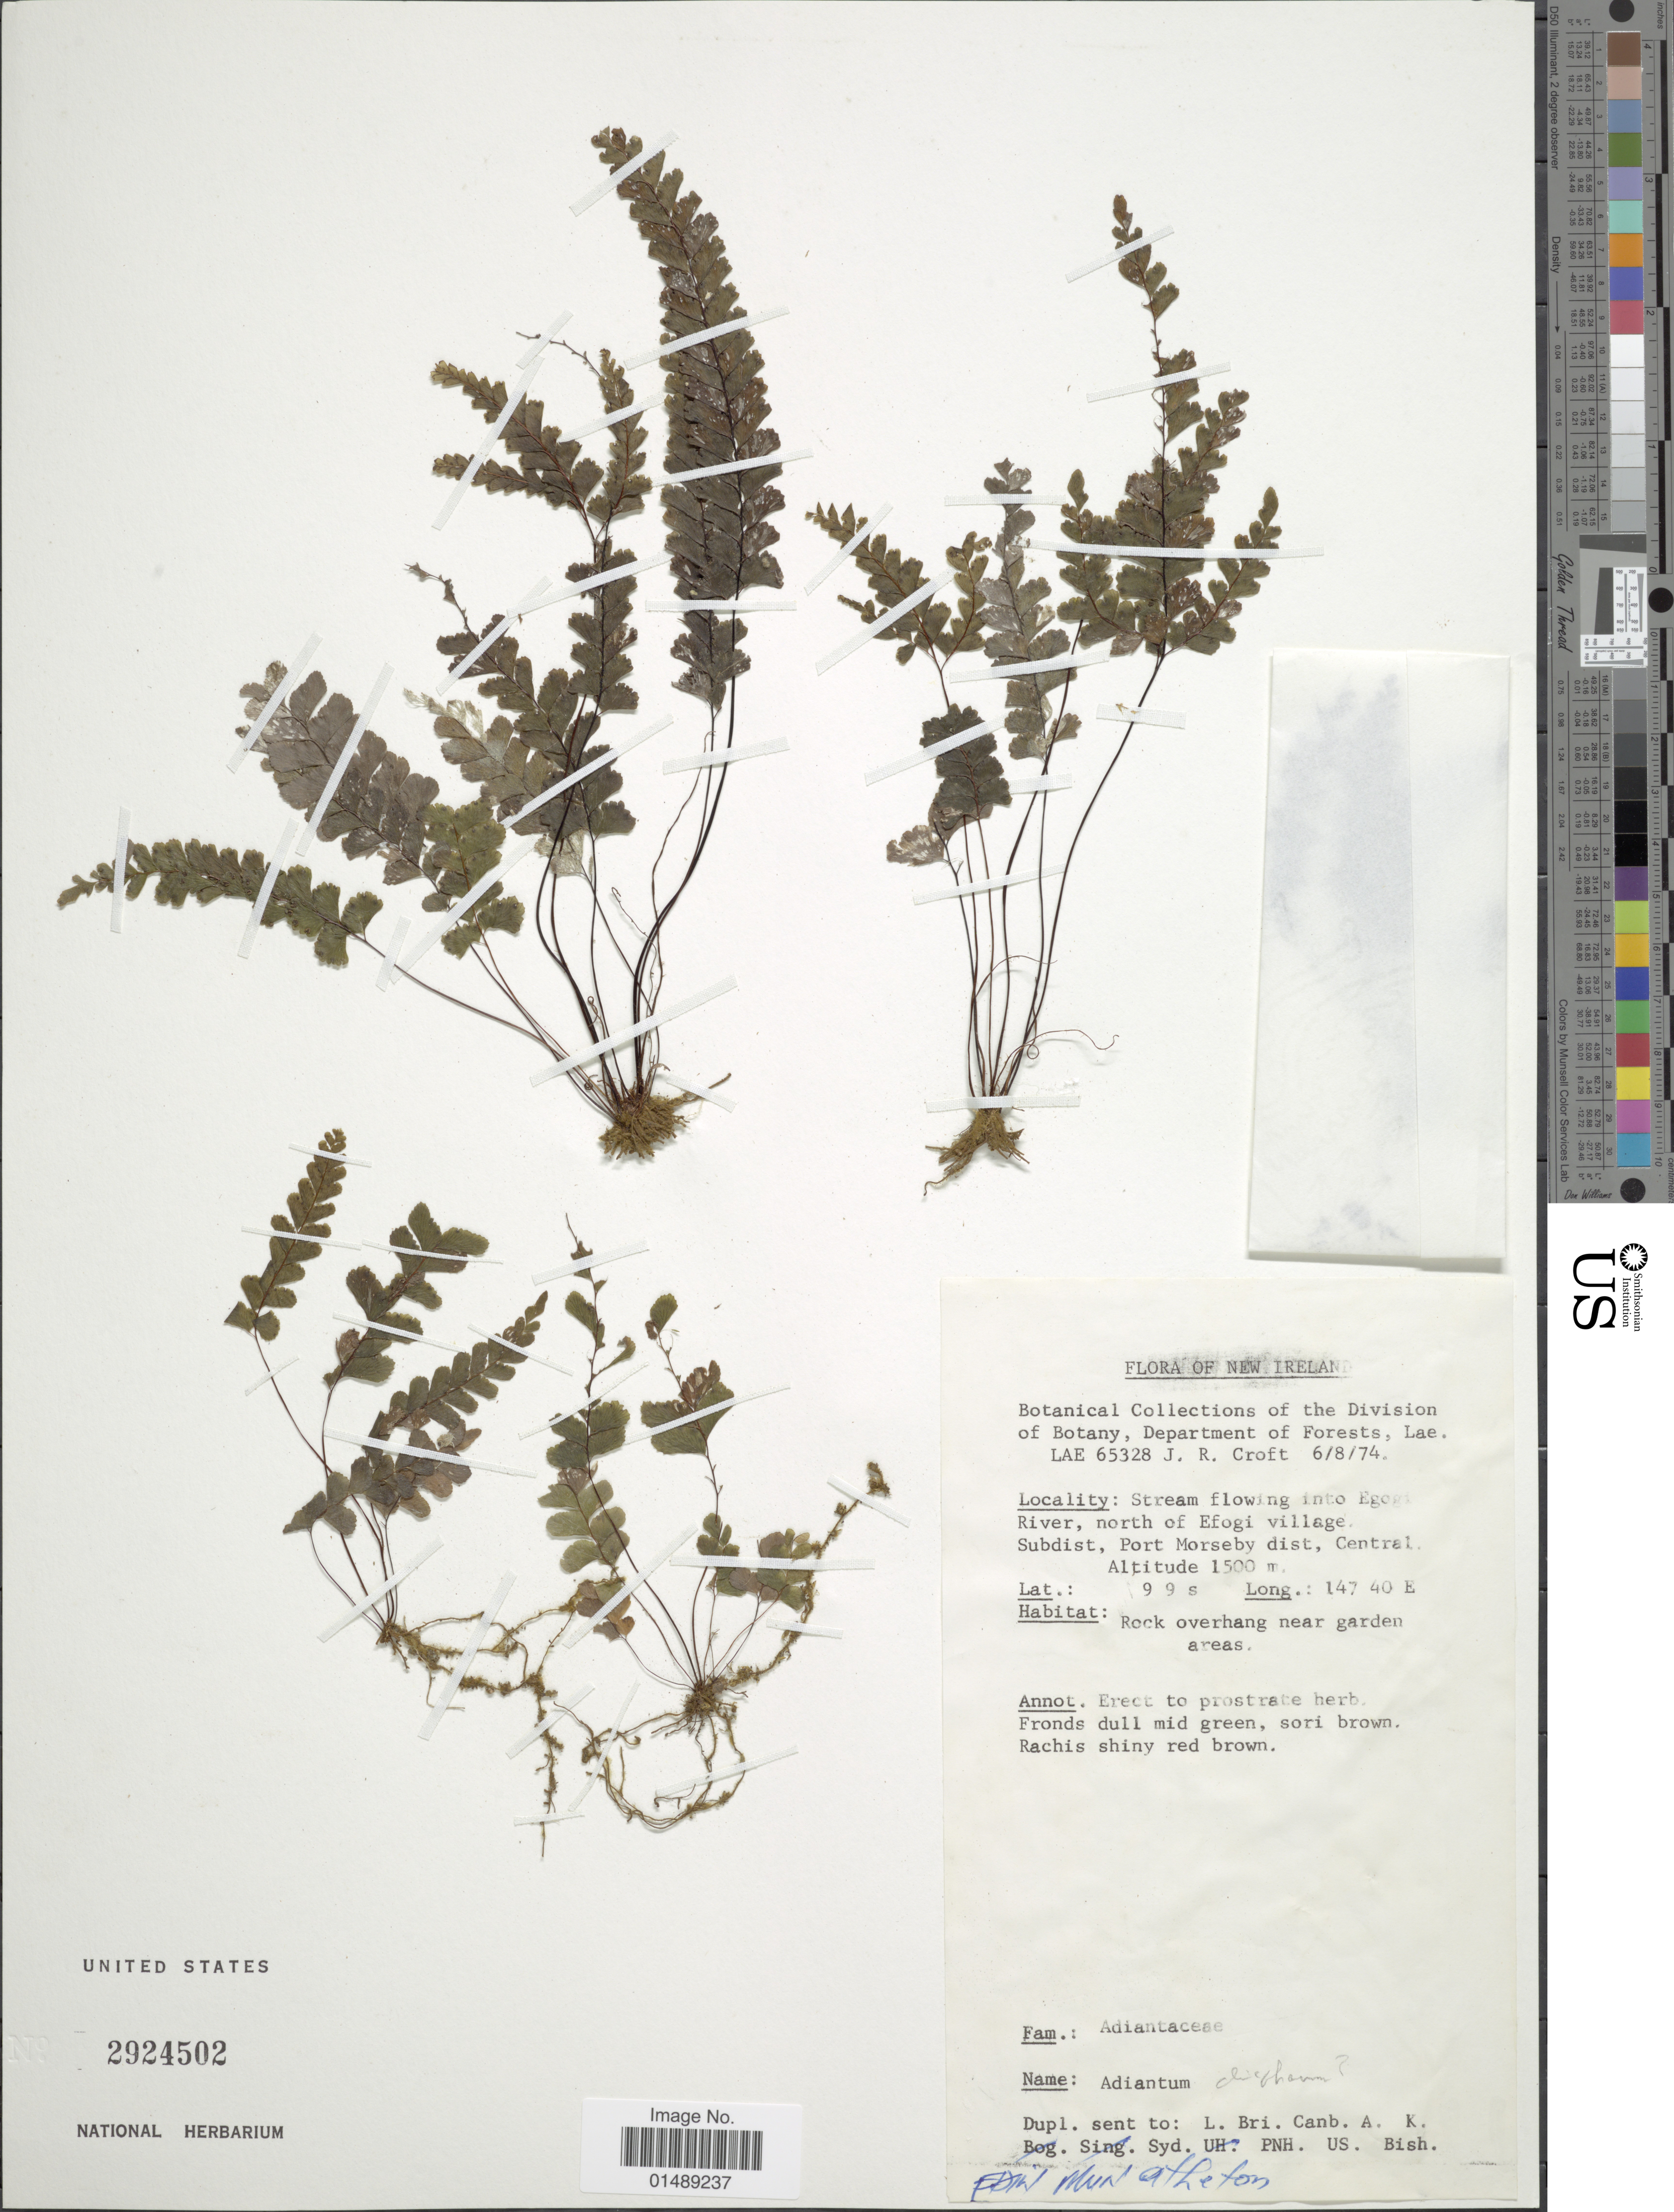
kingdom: Plantae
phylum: Tracheophyta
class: Polypodiopsida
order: Polypodiales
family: Pteridaceae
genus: Adiantum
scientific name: Adiantum sp.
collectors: J. R. Croft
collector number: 65328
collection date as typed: Transcribed d/m/y: 6/8/74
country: Papua New Guinea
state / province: New Ireland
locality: New Ireland, Stream flowing into Egogi River, north of Efogi village, Subdist, Port Morseby dist, Central.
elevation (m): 1500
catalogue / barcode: US 2924502